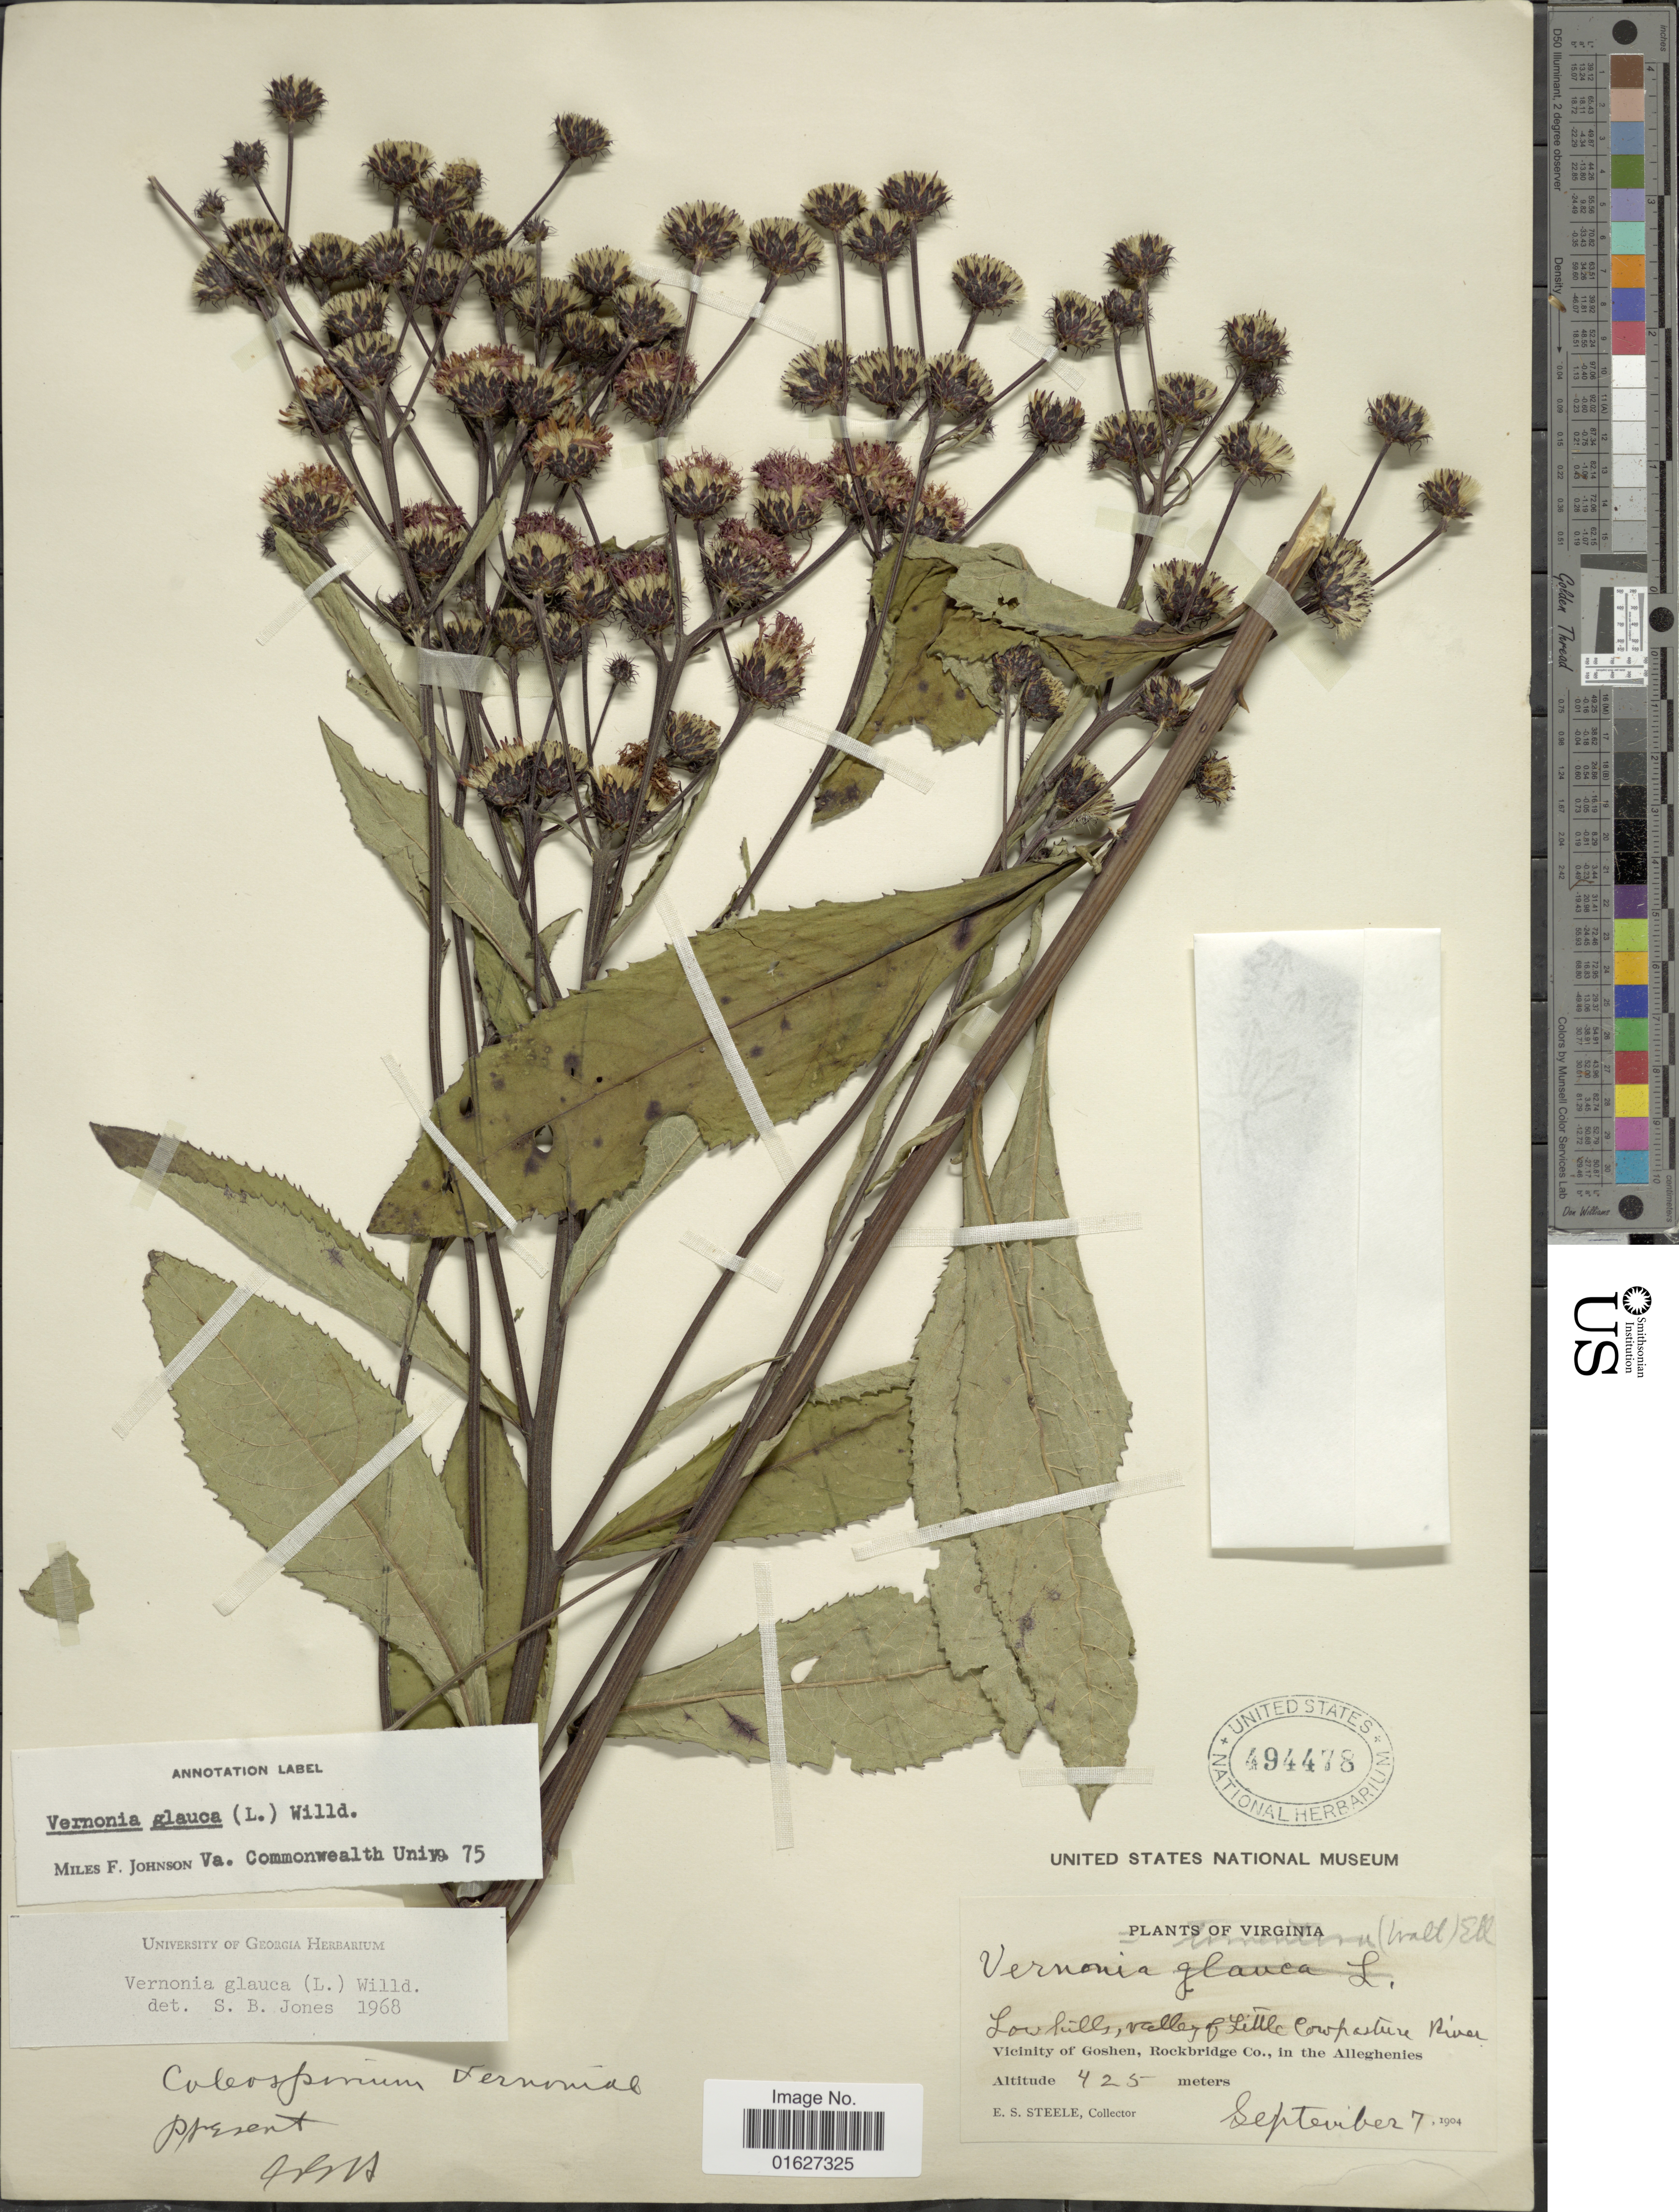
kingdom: Plantae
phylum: Tracheophyta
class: Magnoliopsida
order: Asterales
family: Asteraceae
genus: Vernonia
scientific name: Vernonia glauca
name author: (L.) Willd.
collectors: E. Steele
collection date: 1904-09-07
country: United States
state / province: Virginia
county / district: Rockbridge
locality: Low hills, valley of Lille Cowpasture River. Vicinity of Goshen, in the Alleghenies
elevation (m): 425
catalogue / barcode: US 494478